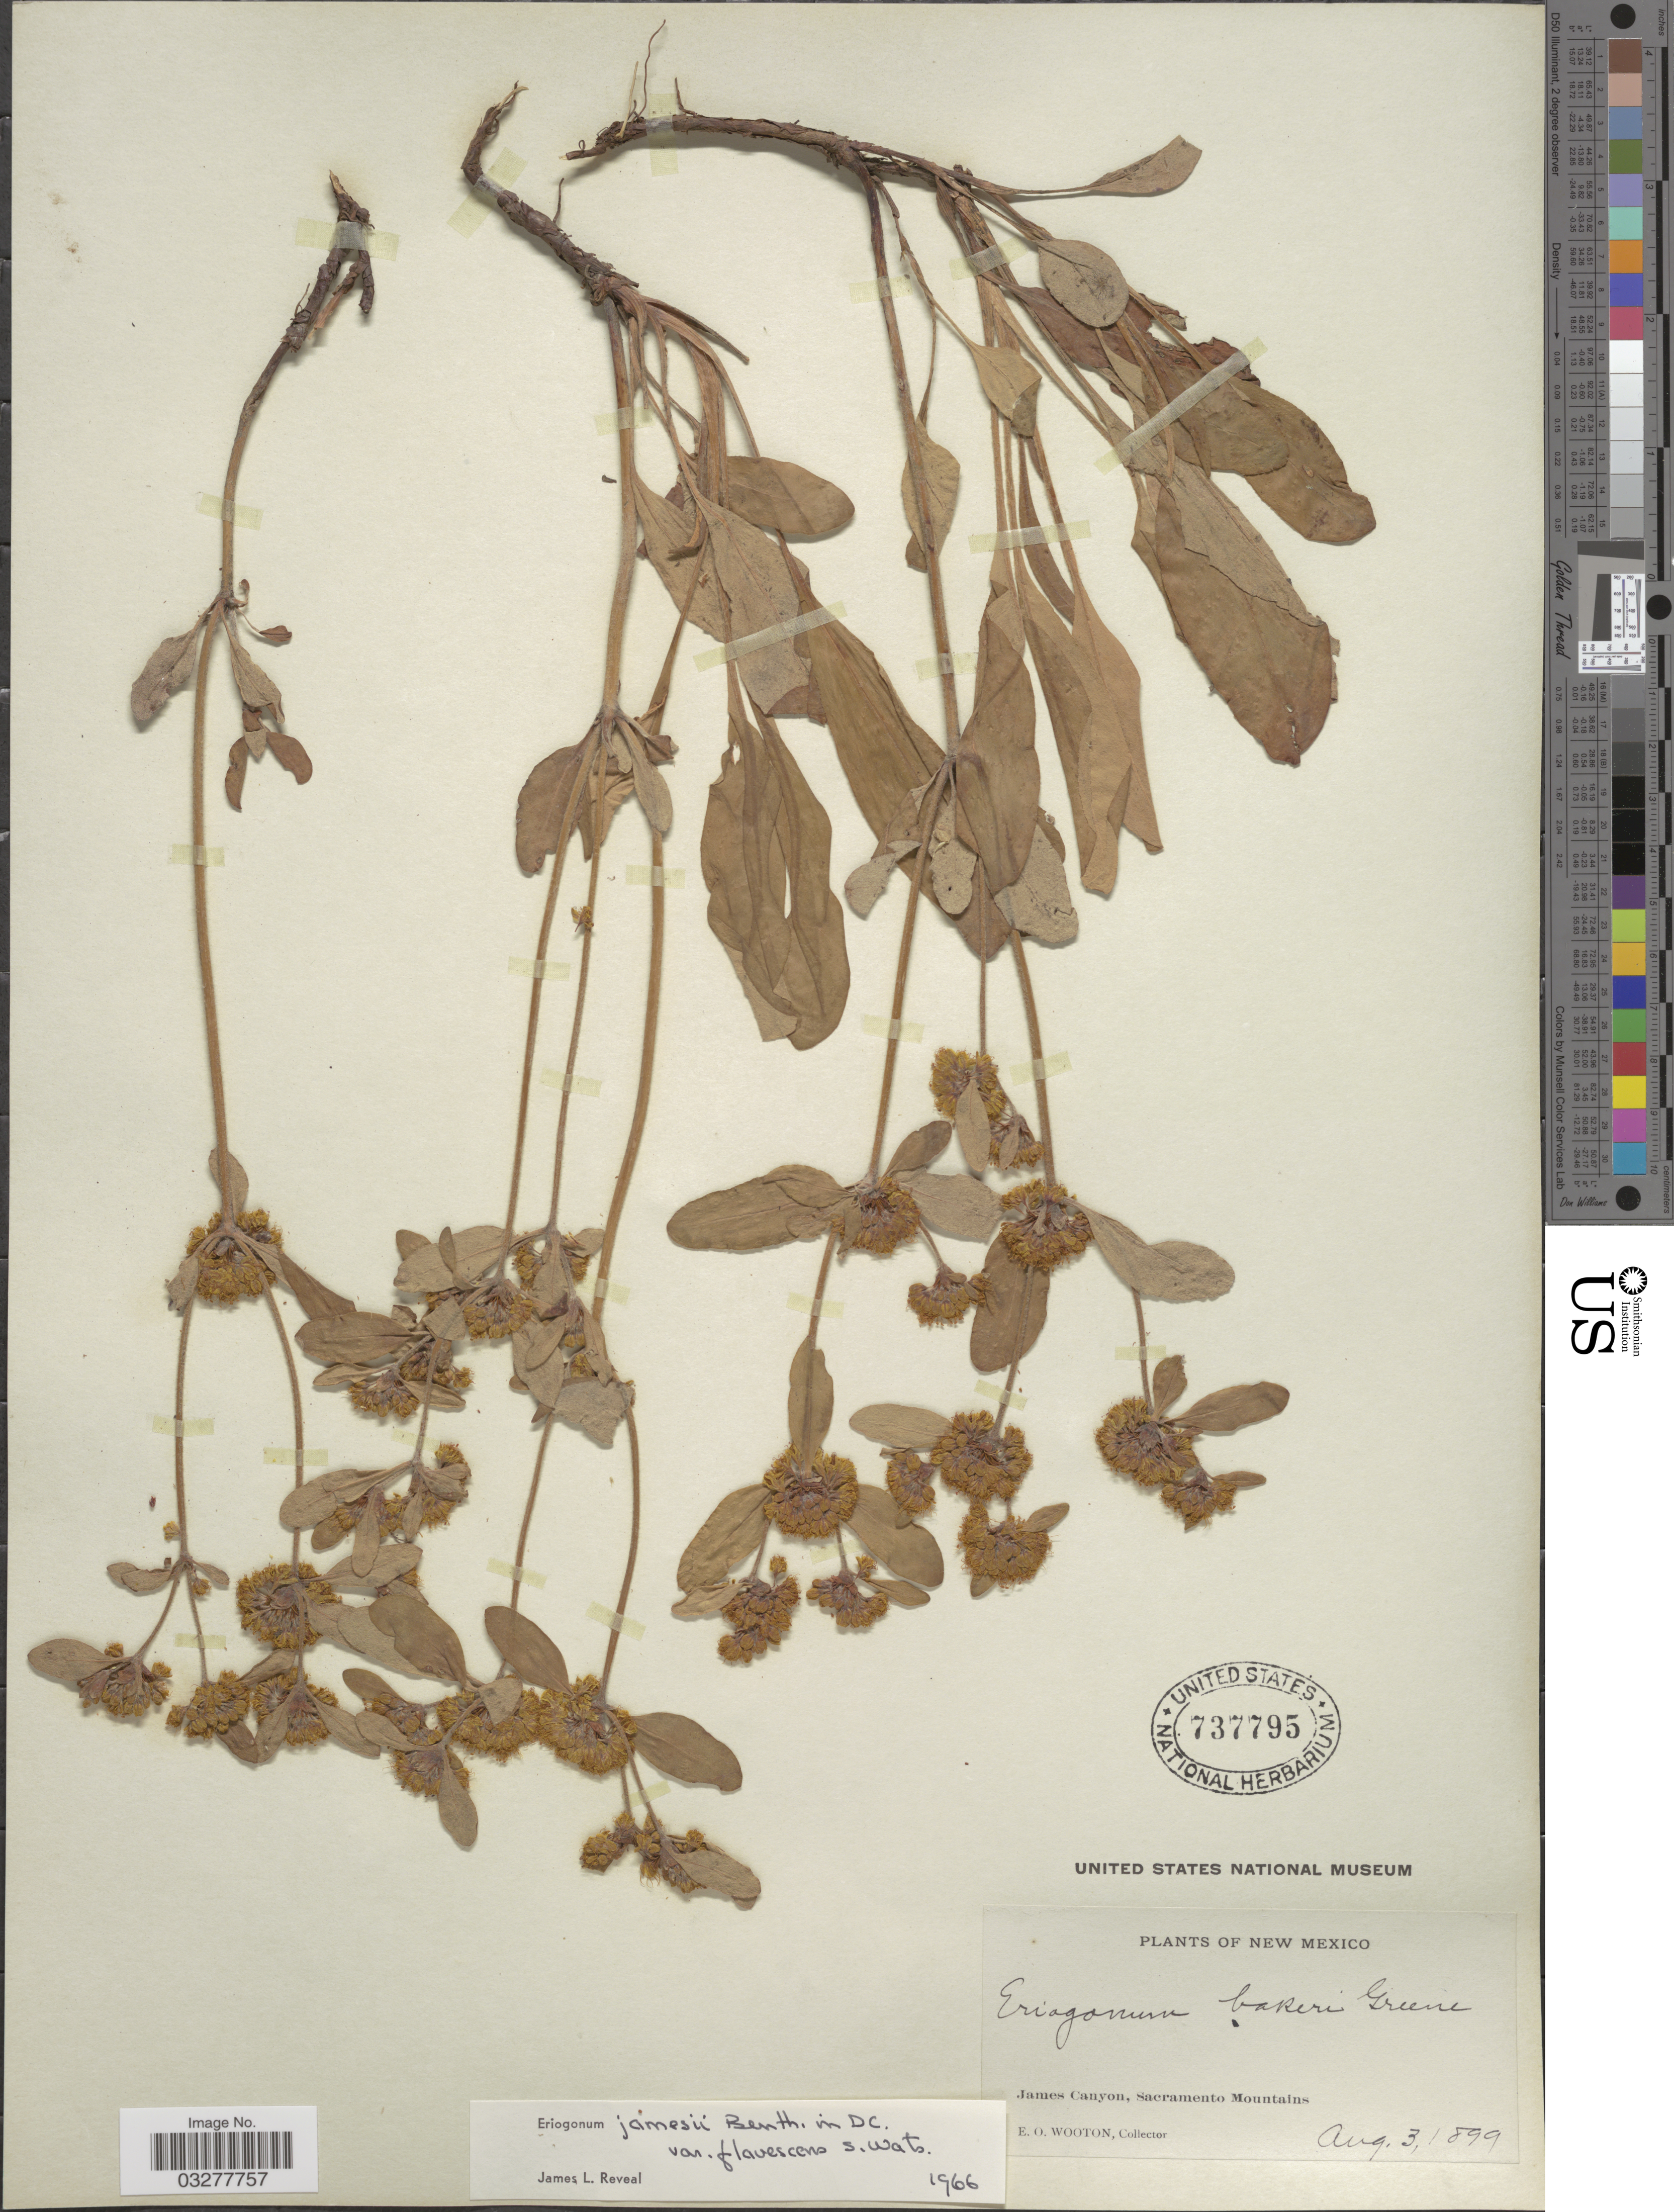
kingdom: Plantae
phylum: Tracheophyta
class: Magnoliopsida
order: Caryophyllales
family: Polygonaceae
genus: Eriogonum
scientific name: Eriogonum jamesii var. flavescens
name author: S. Watson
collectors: E. O. Wooton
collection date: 1899-08-03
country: United States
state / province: New Mexico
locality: James Canyon, Sacramento Mountains.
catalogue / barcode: US 737795